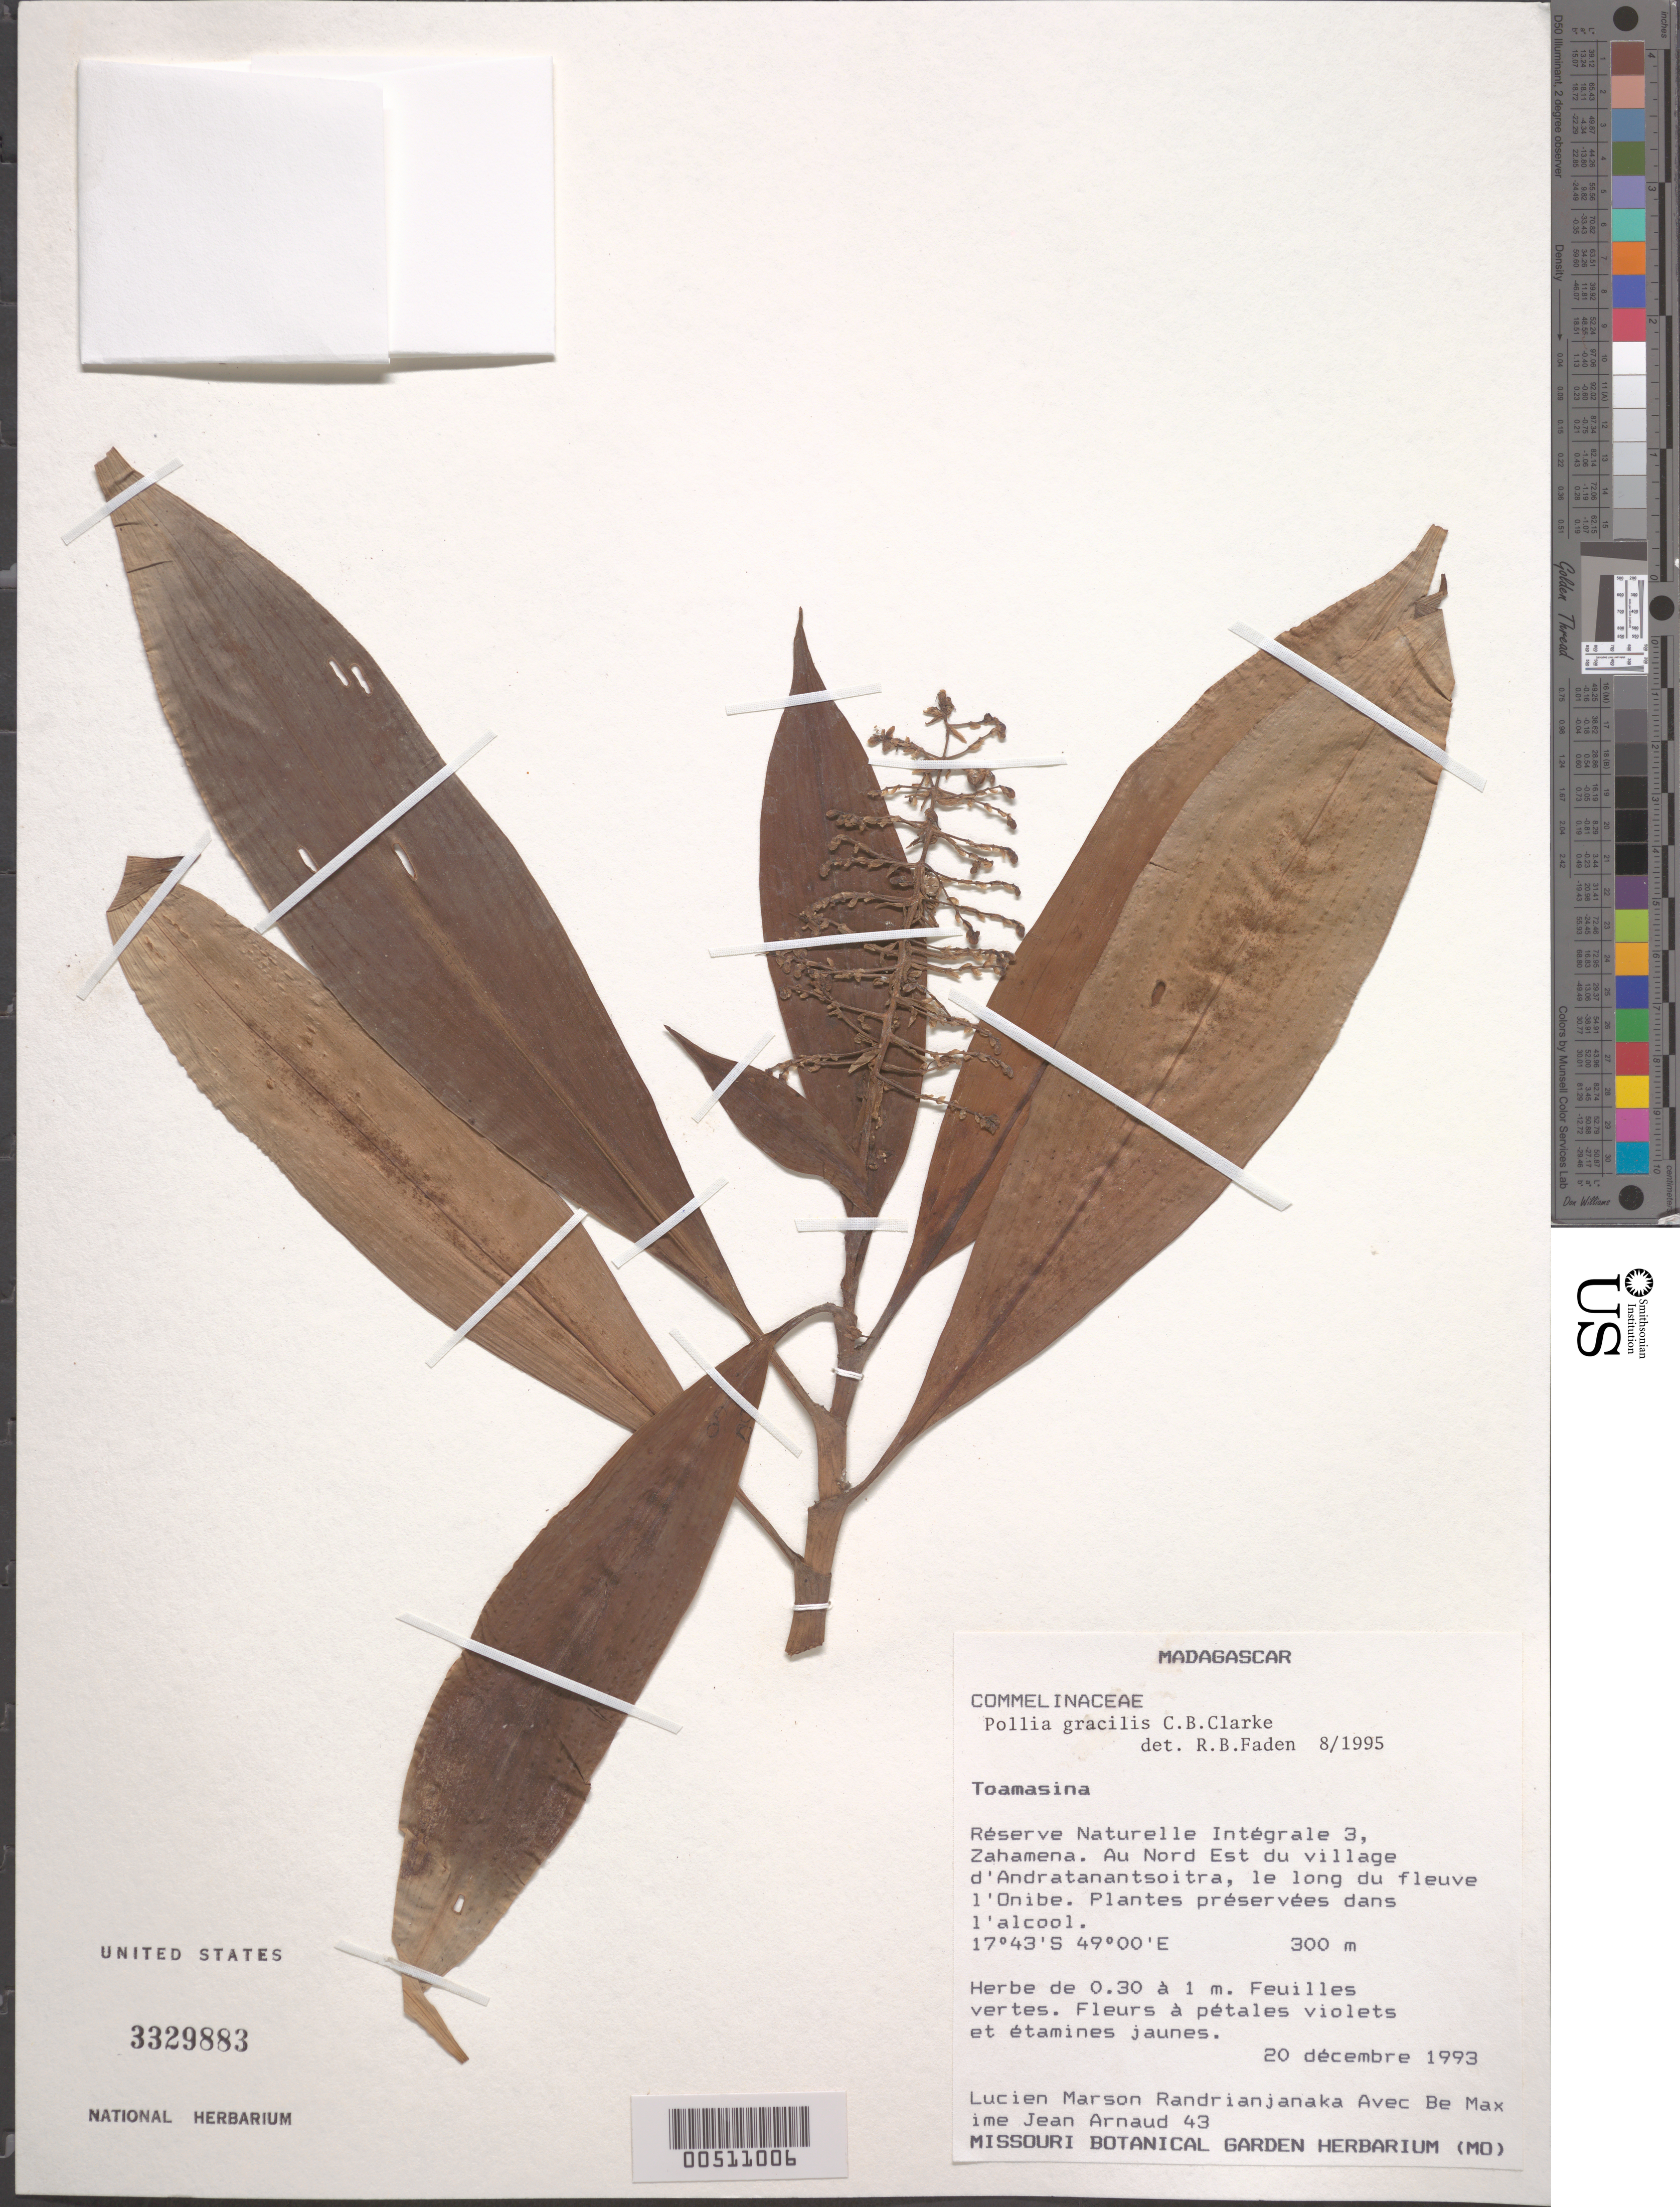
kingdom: Plantae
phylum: Tracheophyta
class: Liliopsida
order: Commelinales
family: Commelinaceae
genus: Pollia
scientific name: Pollia gracilis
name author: C.B. Clarke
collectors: L. Randrianjanaka & M. Arnaud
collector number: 43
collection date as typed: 20 Dec 1993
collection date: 1993-12-20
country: Madagascar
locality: Integrale 3 natural reserve, zahamena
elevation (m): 300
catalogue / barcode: US 3329883